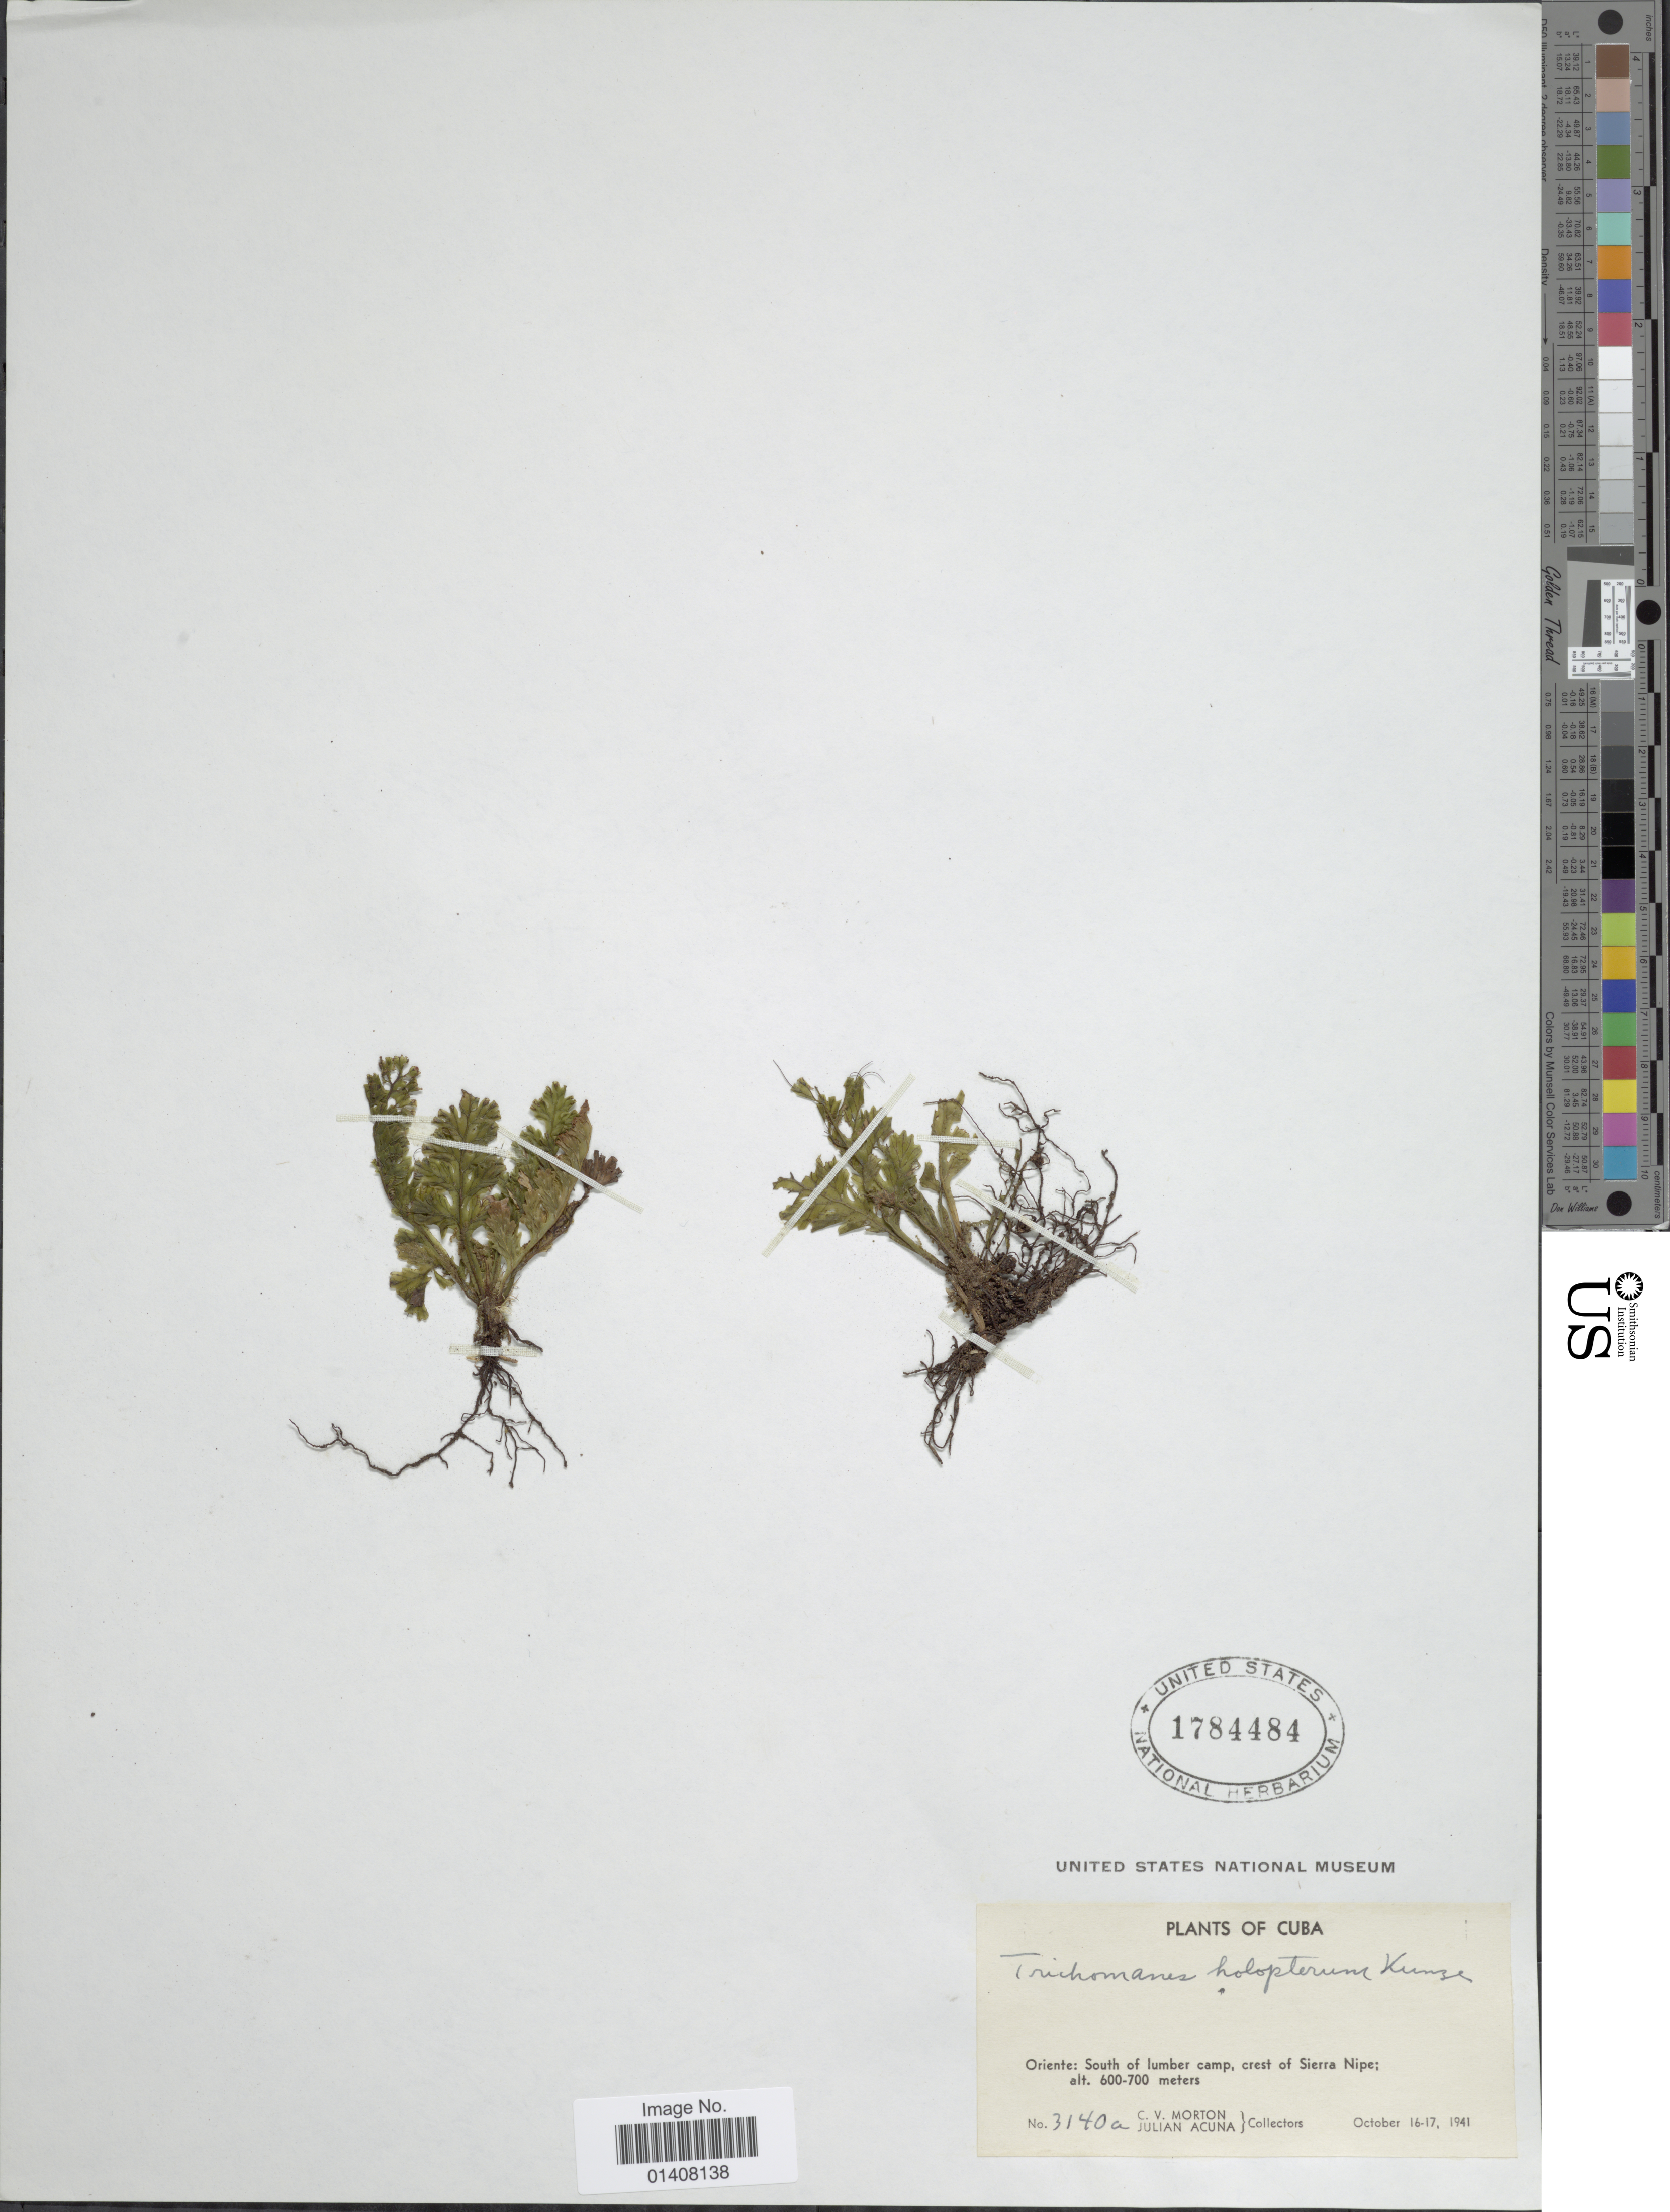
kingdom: Plantae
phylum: Tracheophyta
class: Polypodiopsida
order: Hymenophyllales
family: Hymenophyllaceae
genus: Trichomanes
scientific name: Trichomanes holopterum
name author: Kunze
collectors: C. V. Morton & J. B. Acuña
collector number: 3140a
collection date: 1941-10-16/1941-10-17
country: Cuba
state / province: Oriente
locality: Cuba Oriente: South of lumber camp, crest of Sierra Nipe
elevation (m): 600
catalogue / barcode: US 1784484